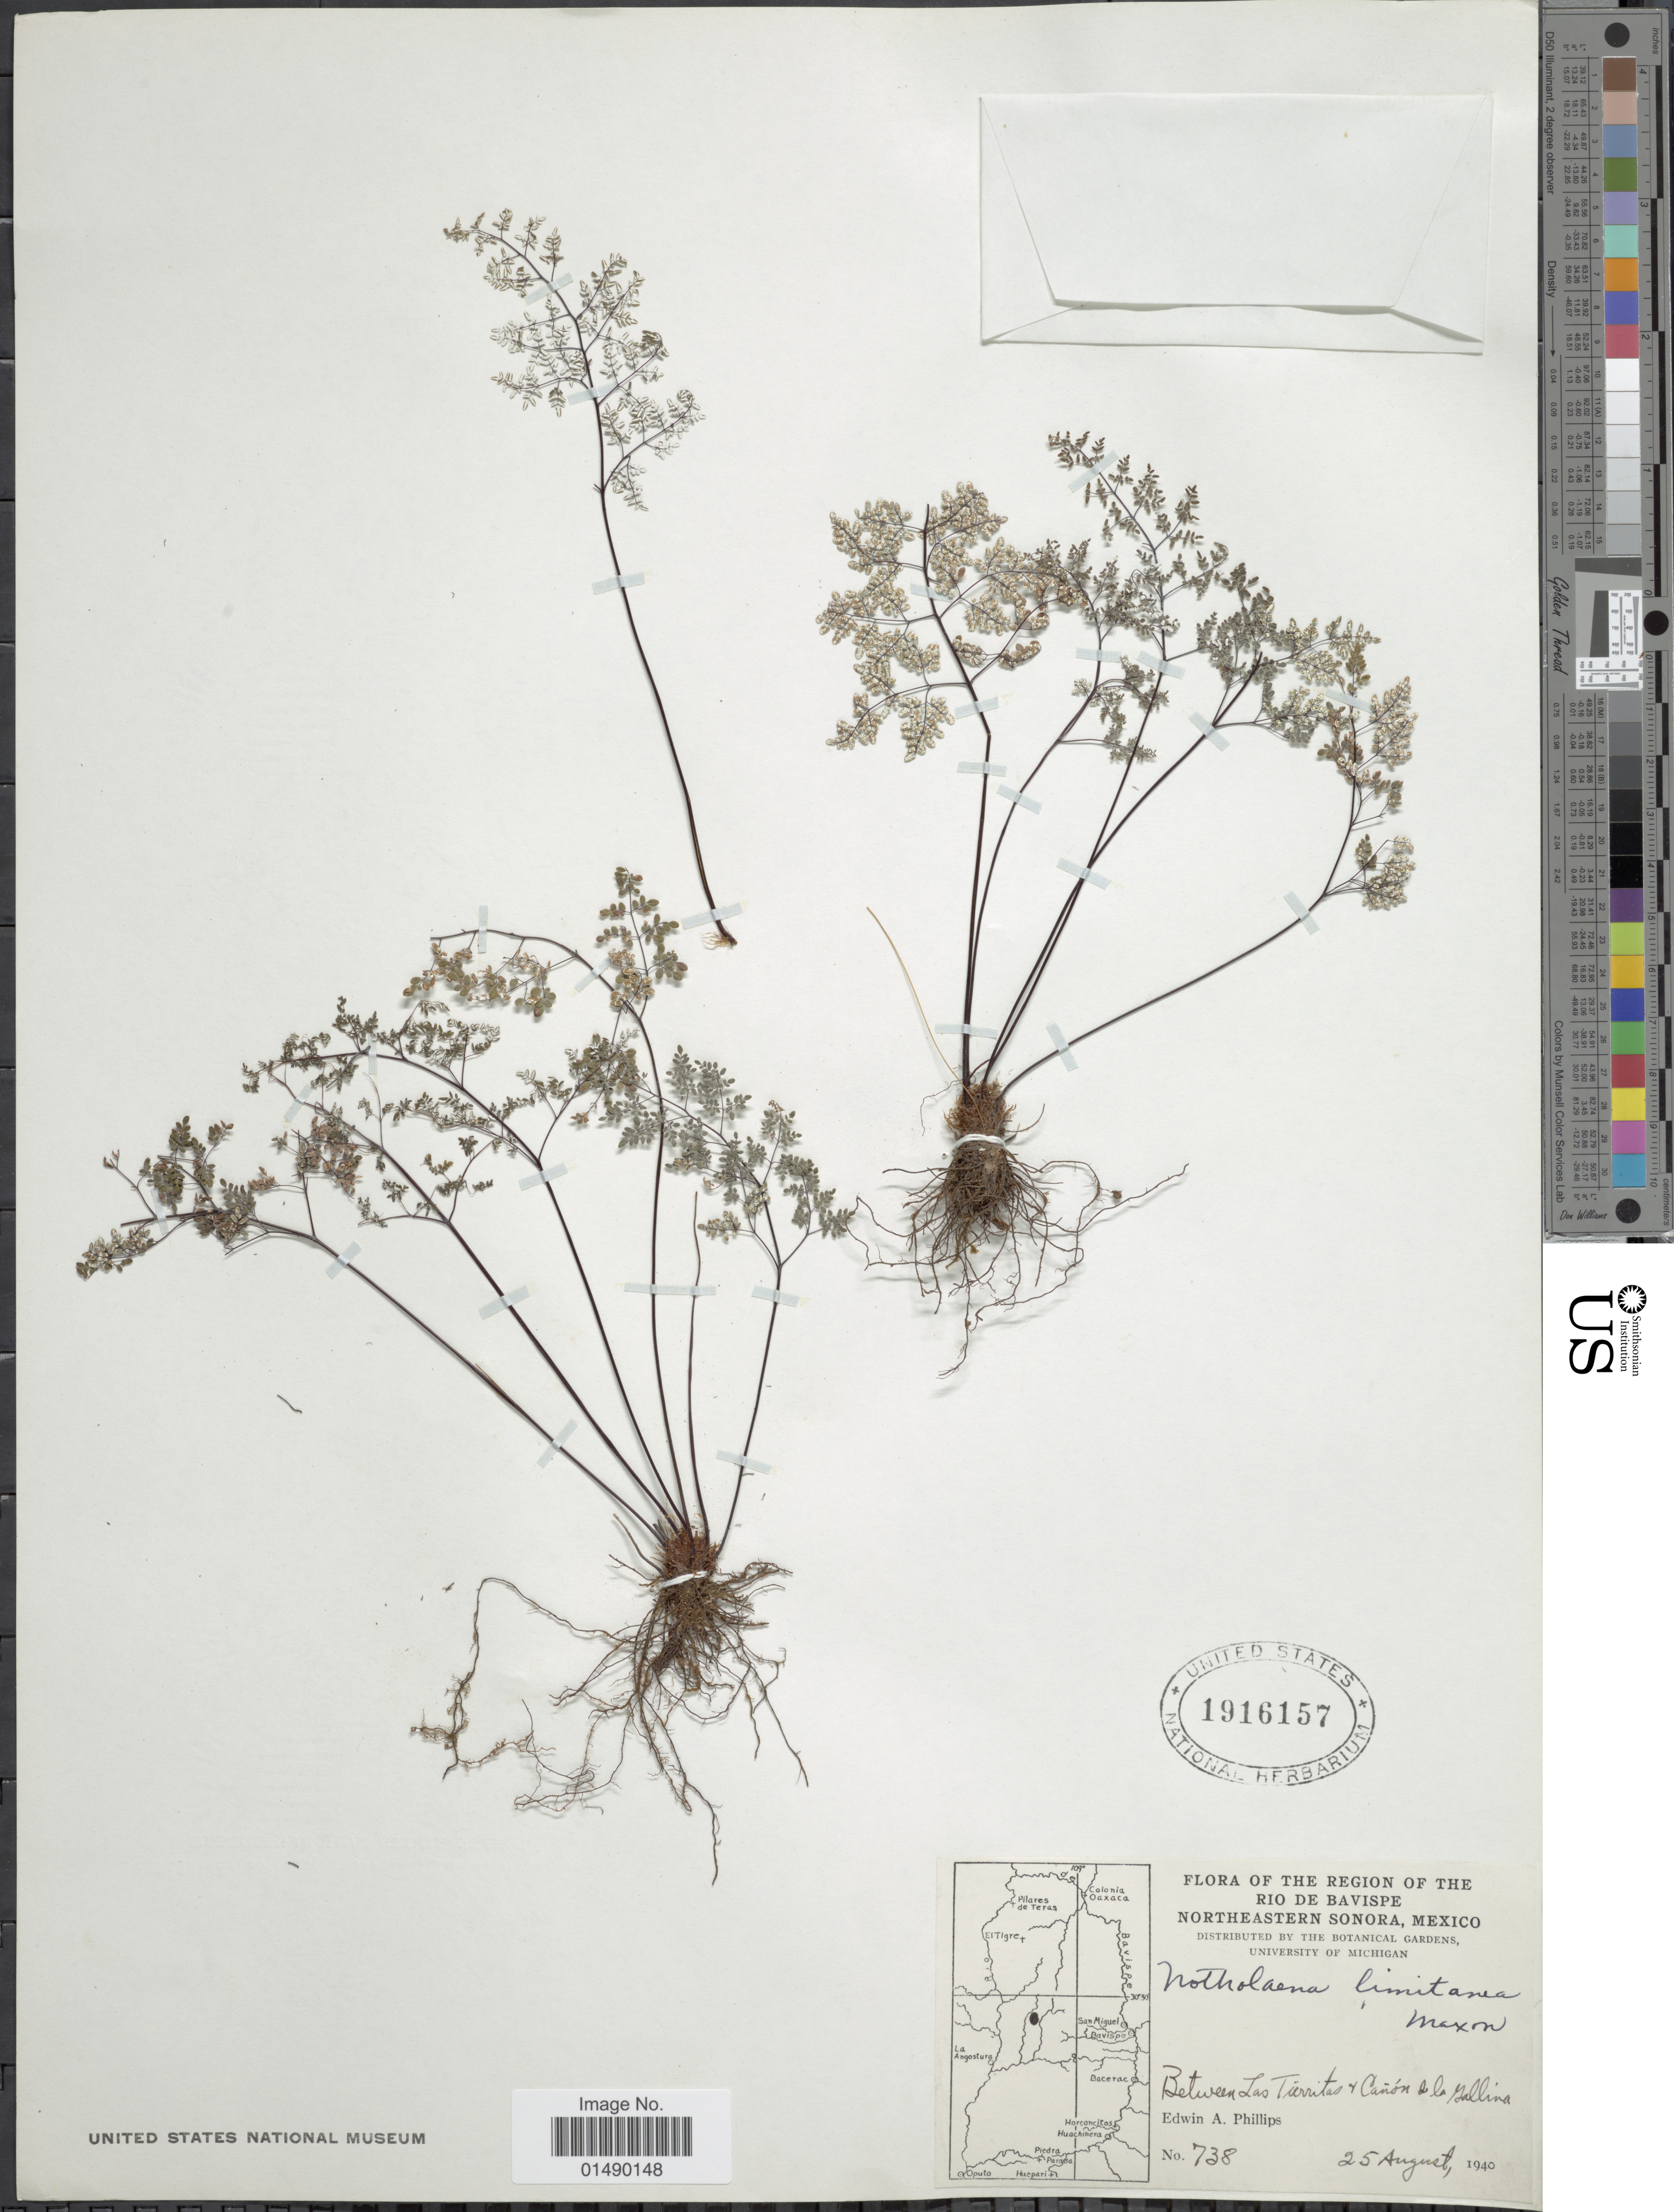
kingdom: Plantae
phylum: Tracheophyta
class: Polypodiopsida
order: Polypodiales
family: Pteridaceae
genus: Argyrochosma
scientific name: Argyrochosma limitanea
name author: (Maxon) Windham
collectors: E. Phillips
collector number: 738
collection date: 1940-08-25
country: Mexico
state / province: Sonora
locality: Region of the Rio de Bavispe. Northern Sonora, Mexico, between Las Tierritas & Canon de la Gallina.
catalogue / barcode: US 1916157